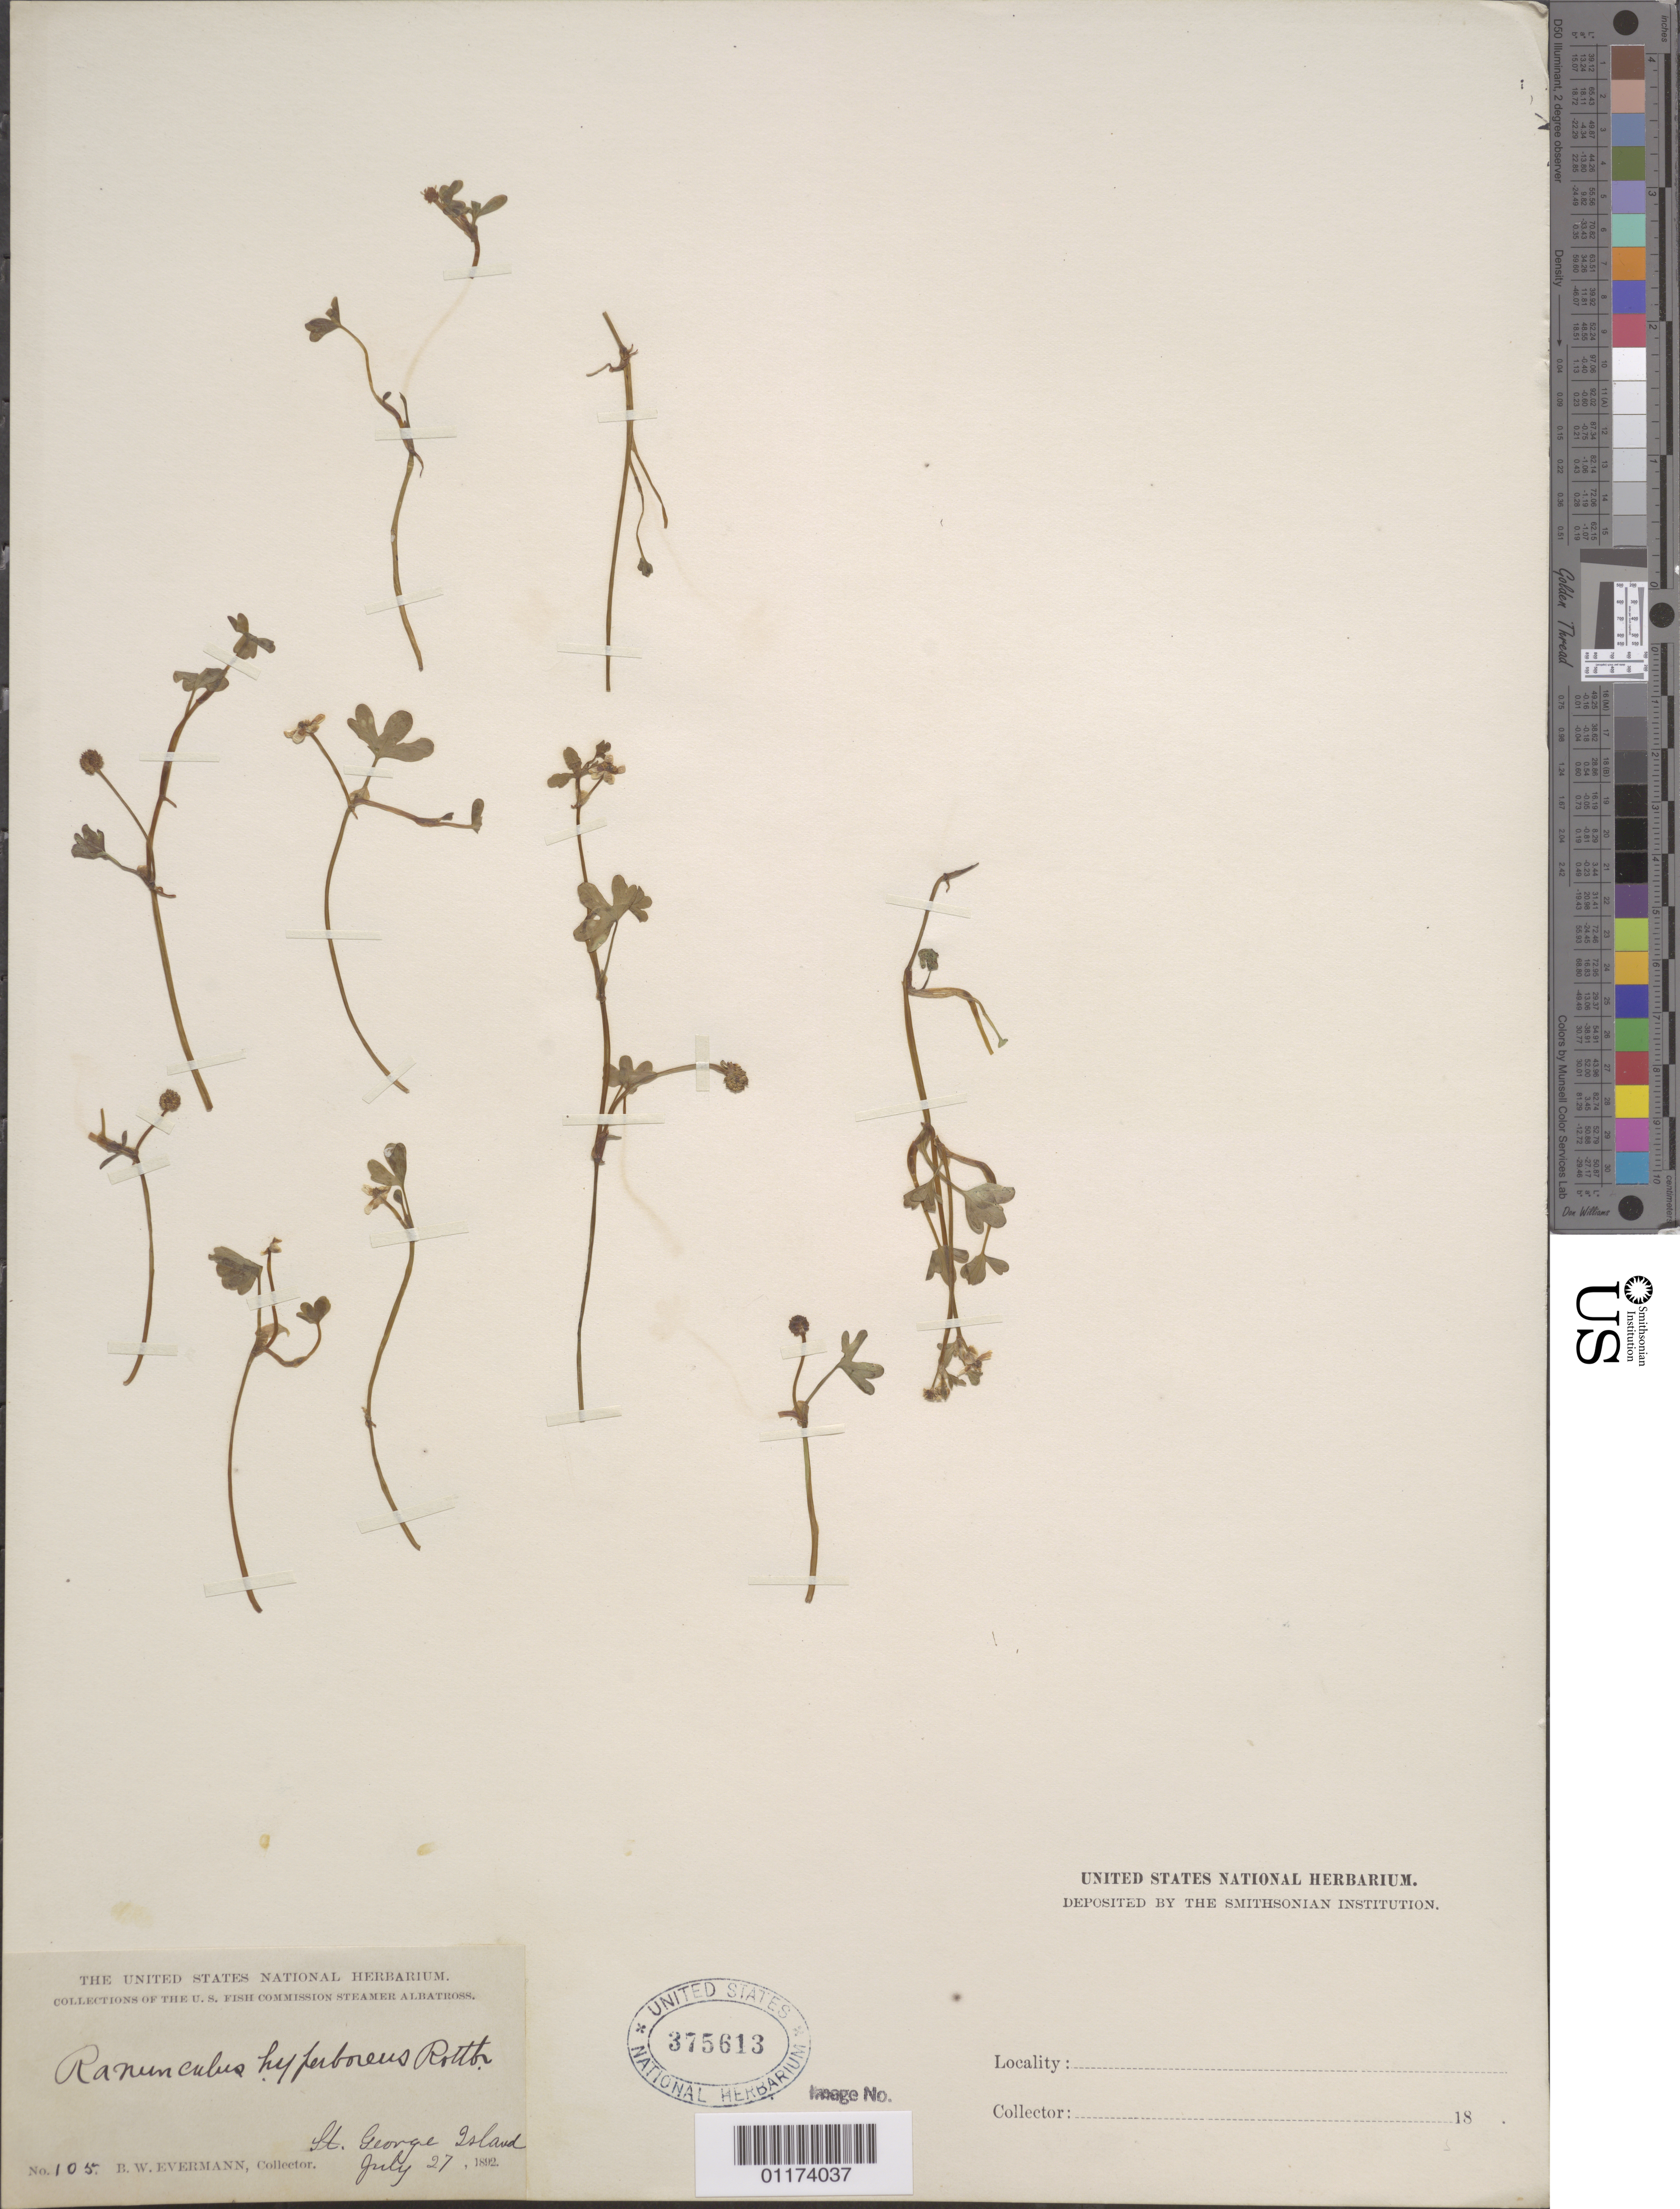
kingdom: Plantae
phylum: Tracheophyta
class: Magnoliopsida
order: Ranunculales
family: Ranunculaceae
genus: Ranunculus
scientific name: Ranunculus hyperboreus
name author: Rottb.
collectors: B. W. Evermann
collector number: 105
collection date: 1892-07-27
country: United States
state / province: Alaska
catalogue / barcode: US 375613